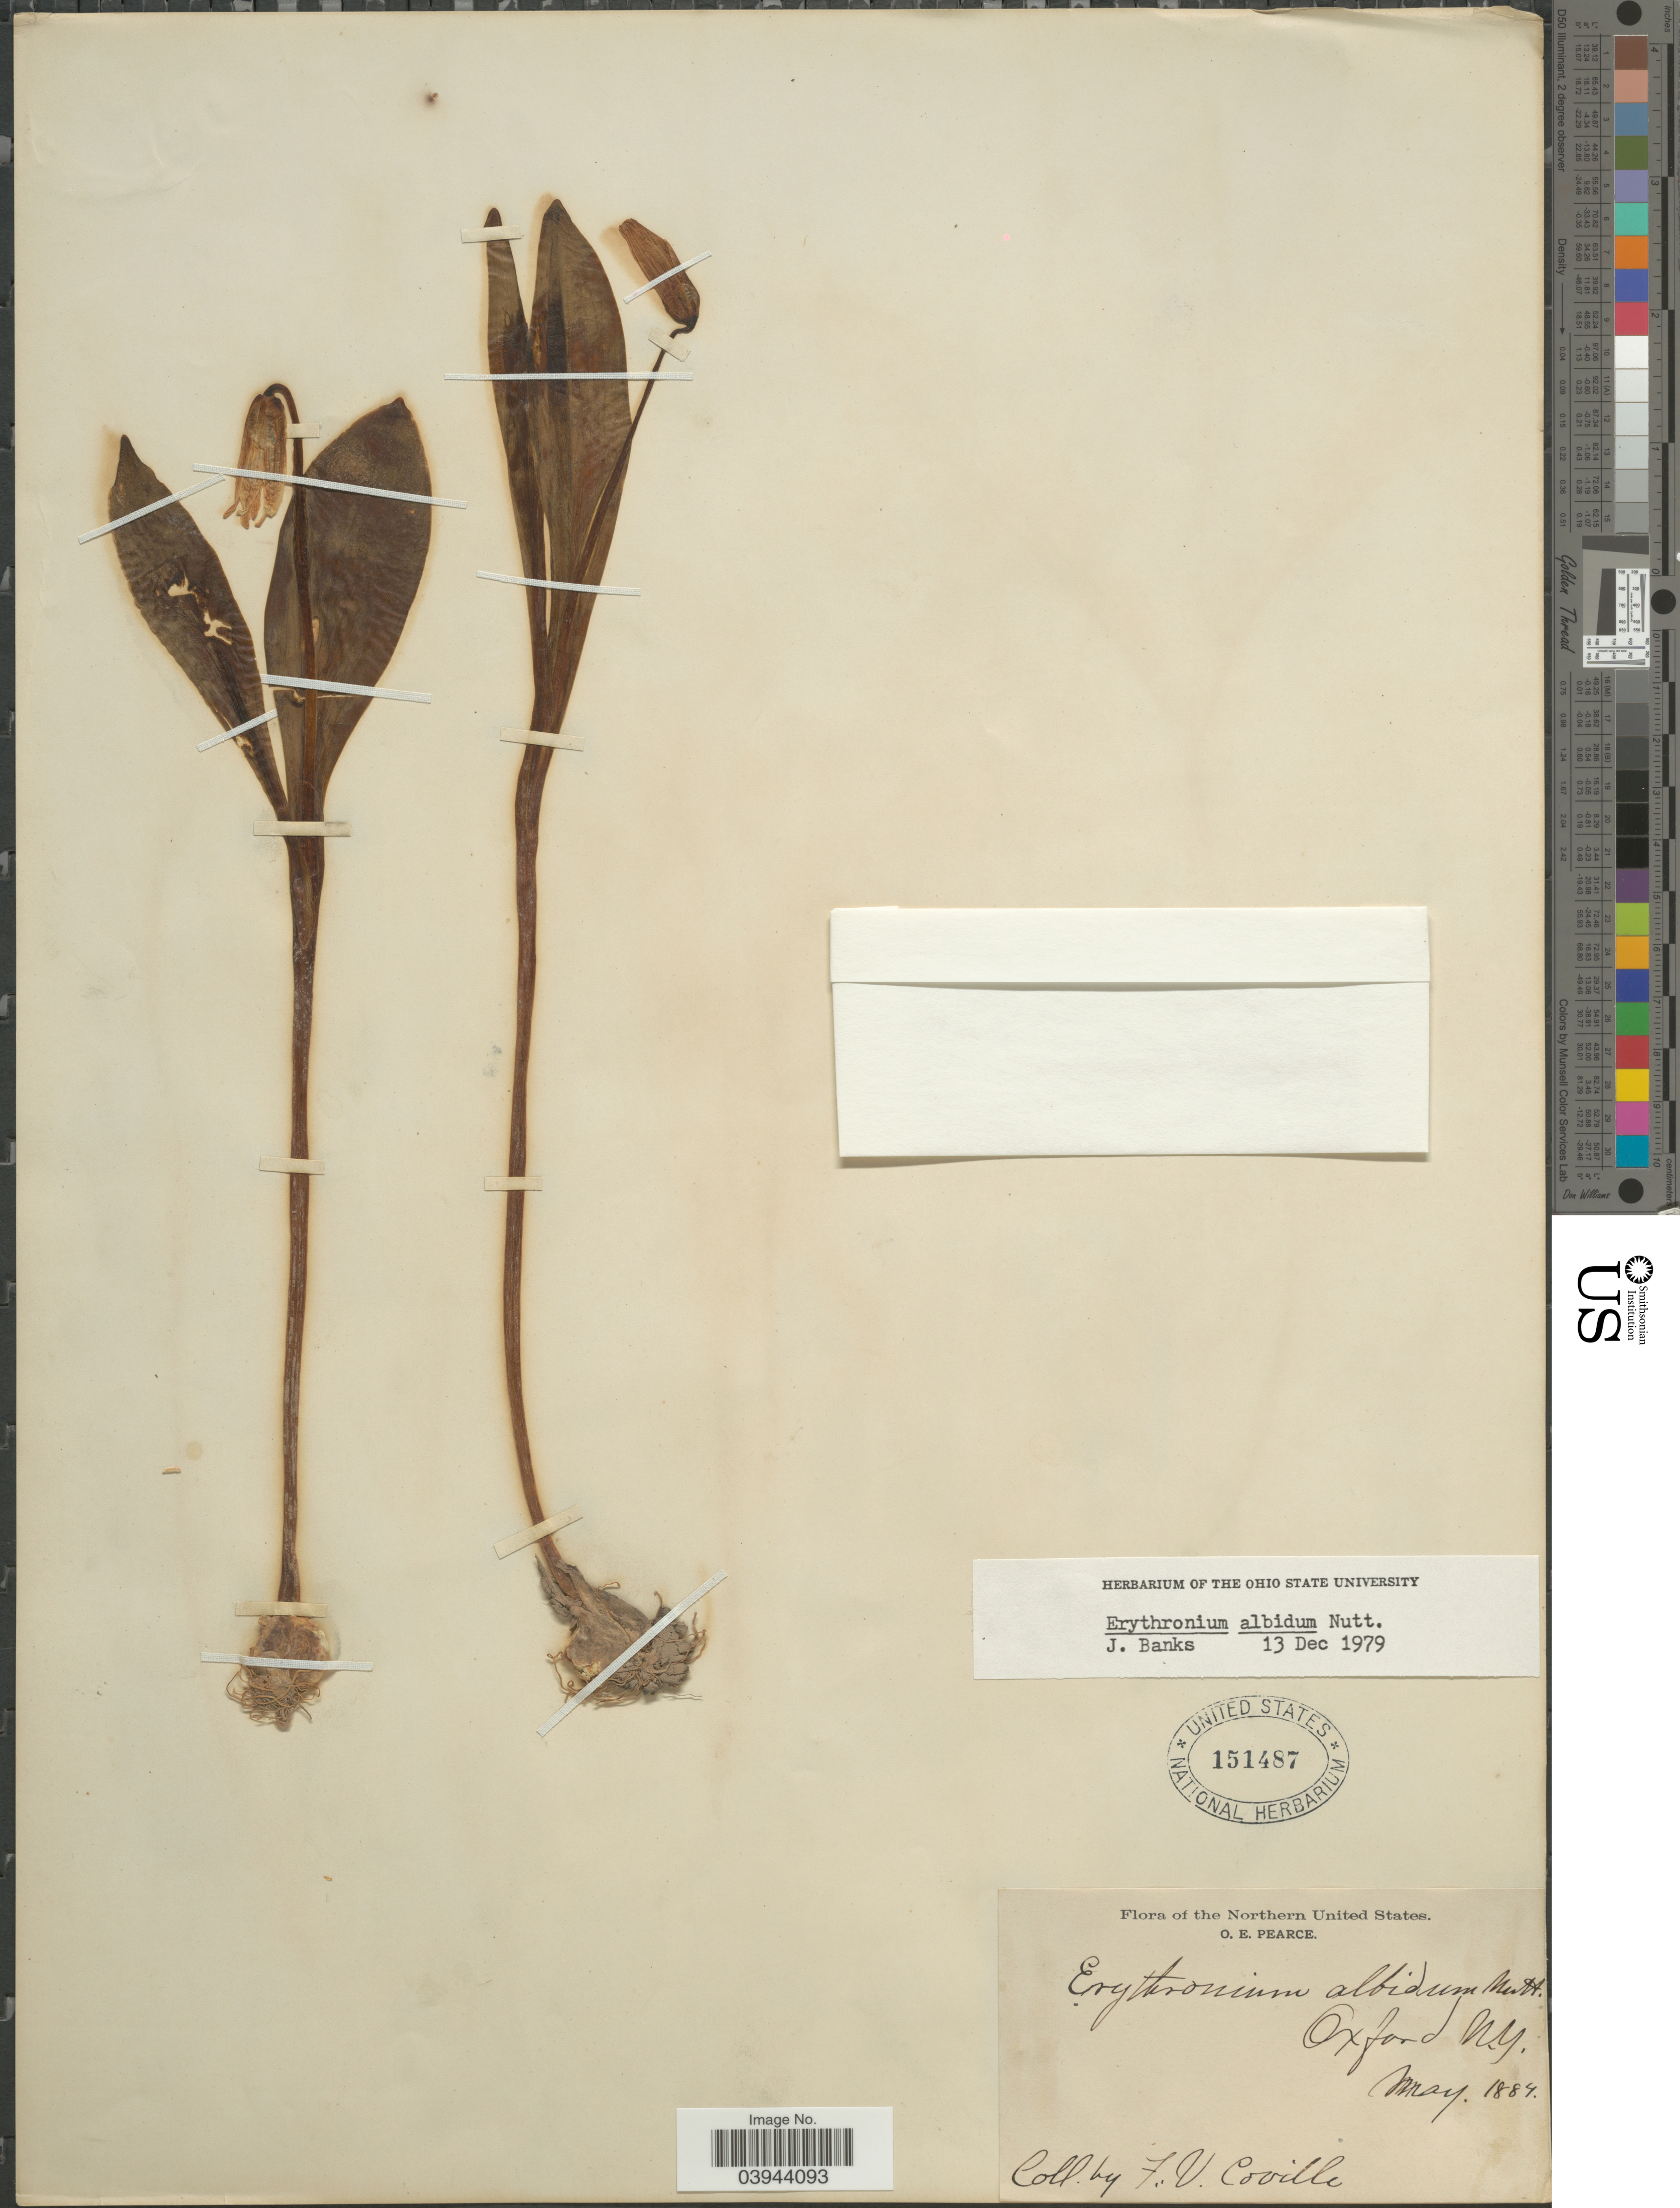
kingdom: Plantae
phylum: Tracheophyta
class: Liliopsida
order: Liliales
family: Liliaceae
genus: Erythronium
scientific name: Erythronium albidum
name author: Nutt.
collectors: F. V. Coville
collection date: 1884-05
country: United States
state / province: New York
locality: Northern United States. Oxford.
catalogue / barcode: US 151487